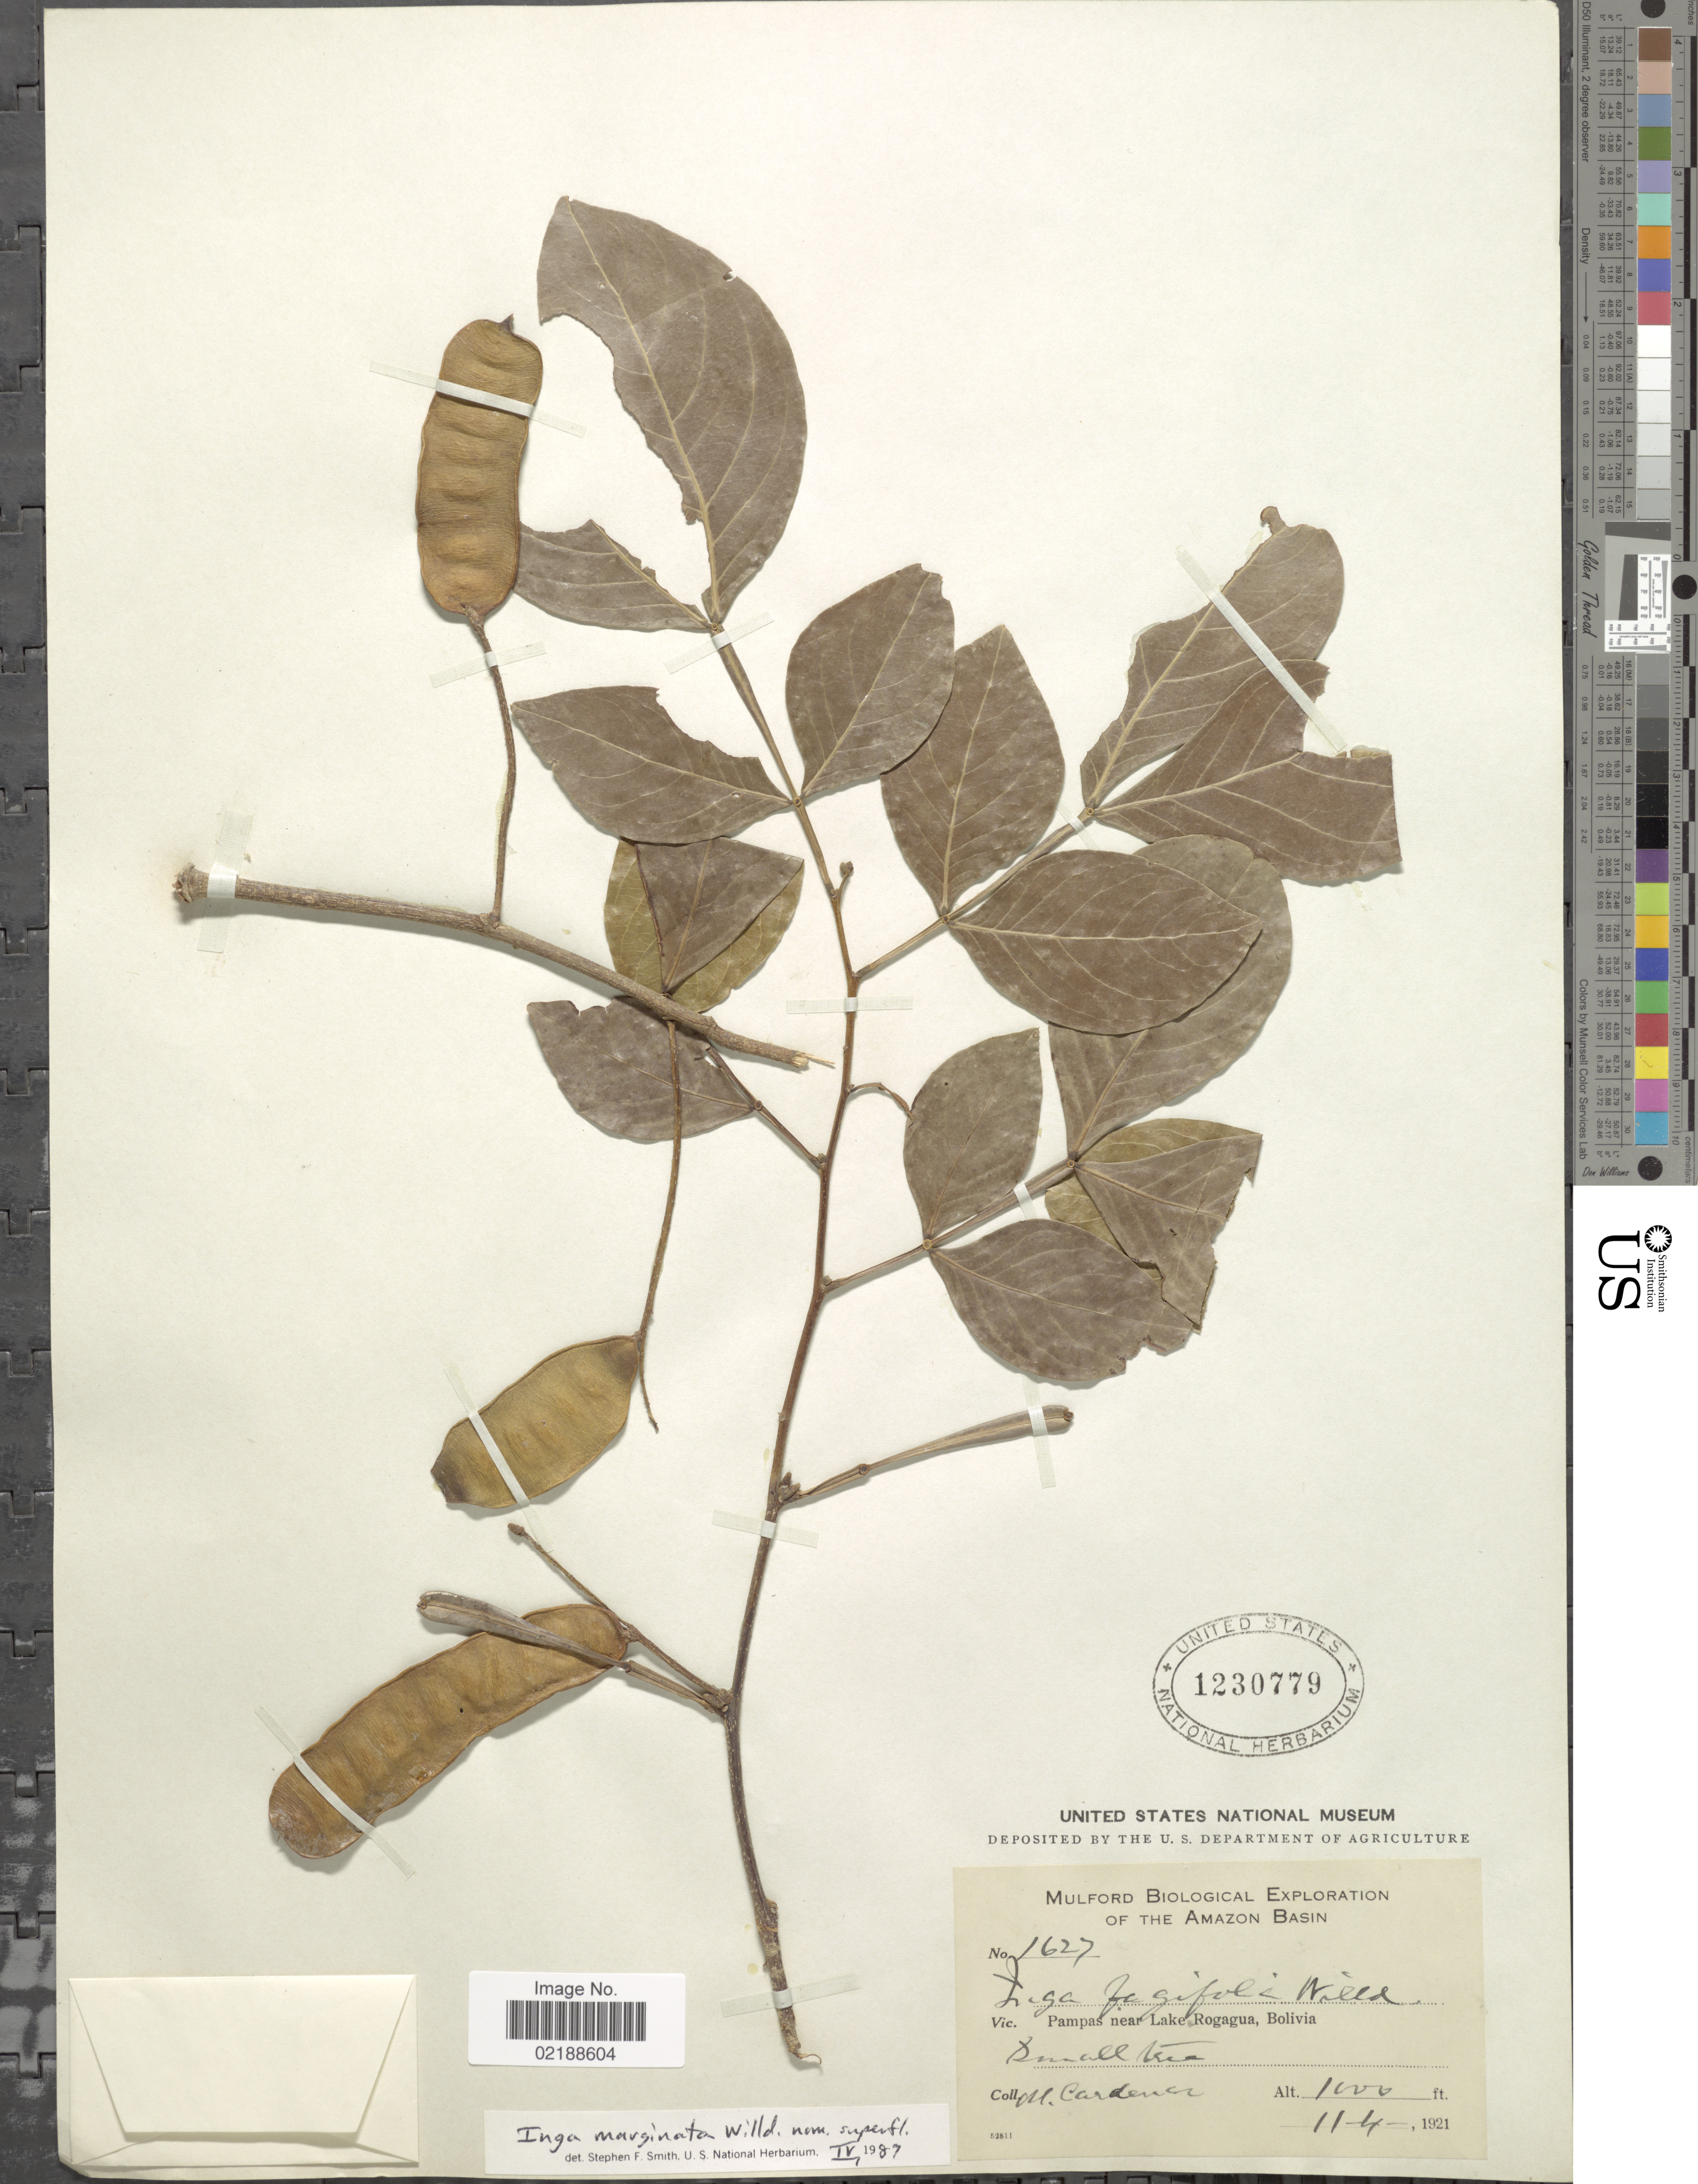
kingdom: Plantae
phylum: Tracheophyta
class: Magnoliopsida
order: Fabales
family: Fabaceae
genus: Inga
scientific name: Inga marginata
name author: Willd.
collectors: M. Cárdenas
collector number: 1627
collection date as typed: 11-4-1921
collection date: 1921-11-04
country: Bolivia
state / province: Beni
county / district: José Ballivián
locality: Pampas near Lake Rogagua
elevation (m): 305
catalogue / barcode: US 1230779